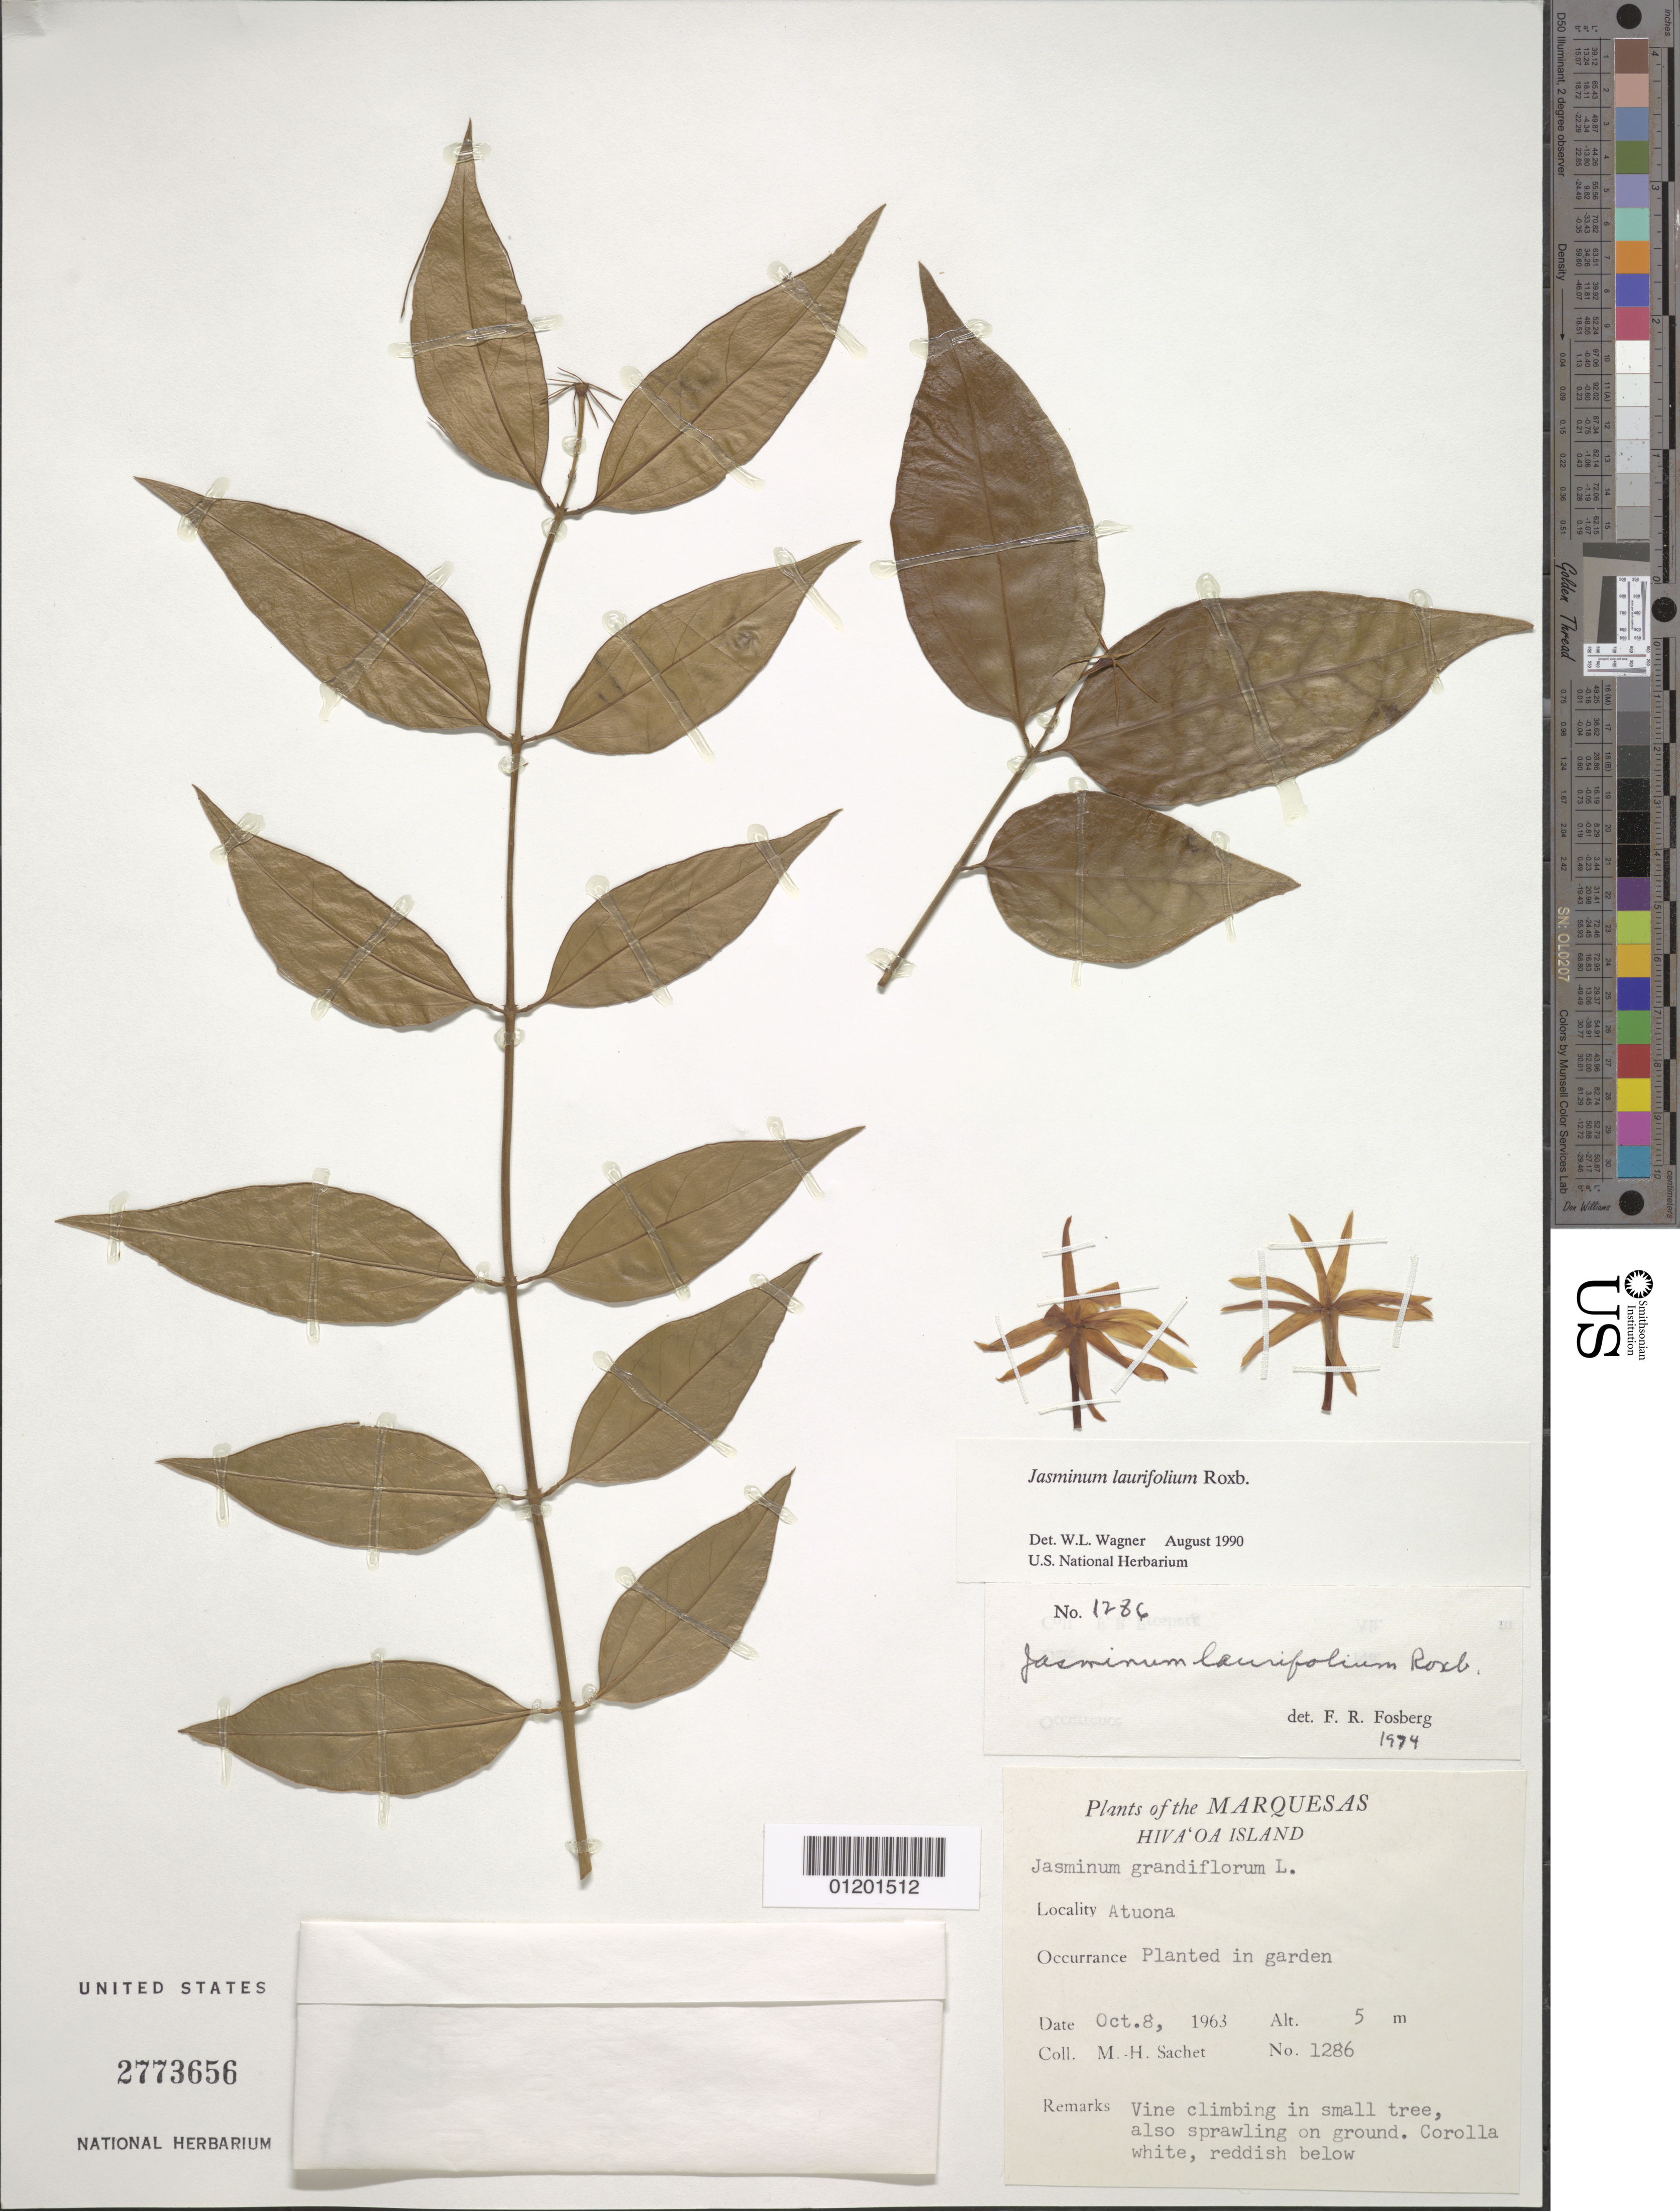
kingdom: Plantae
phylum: Tracheophyta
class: Magnoliopsida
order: Lamiales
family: Oleaceae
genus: Jasminum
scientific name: Jasminum laurifolium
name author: Roxb.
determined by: Wagner, W. L., (BOT), Smithsonian Institution - National Museum of Natural History (UNITED STATES)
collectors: M.-H. Sachet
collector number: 1286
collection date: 1963-10-08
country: French Polynesia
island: Hiva Oa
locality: Atuona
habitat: Planted in garden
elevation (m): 5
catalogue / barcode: US 2773656